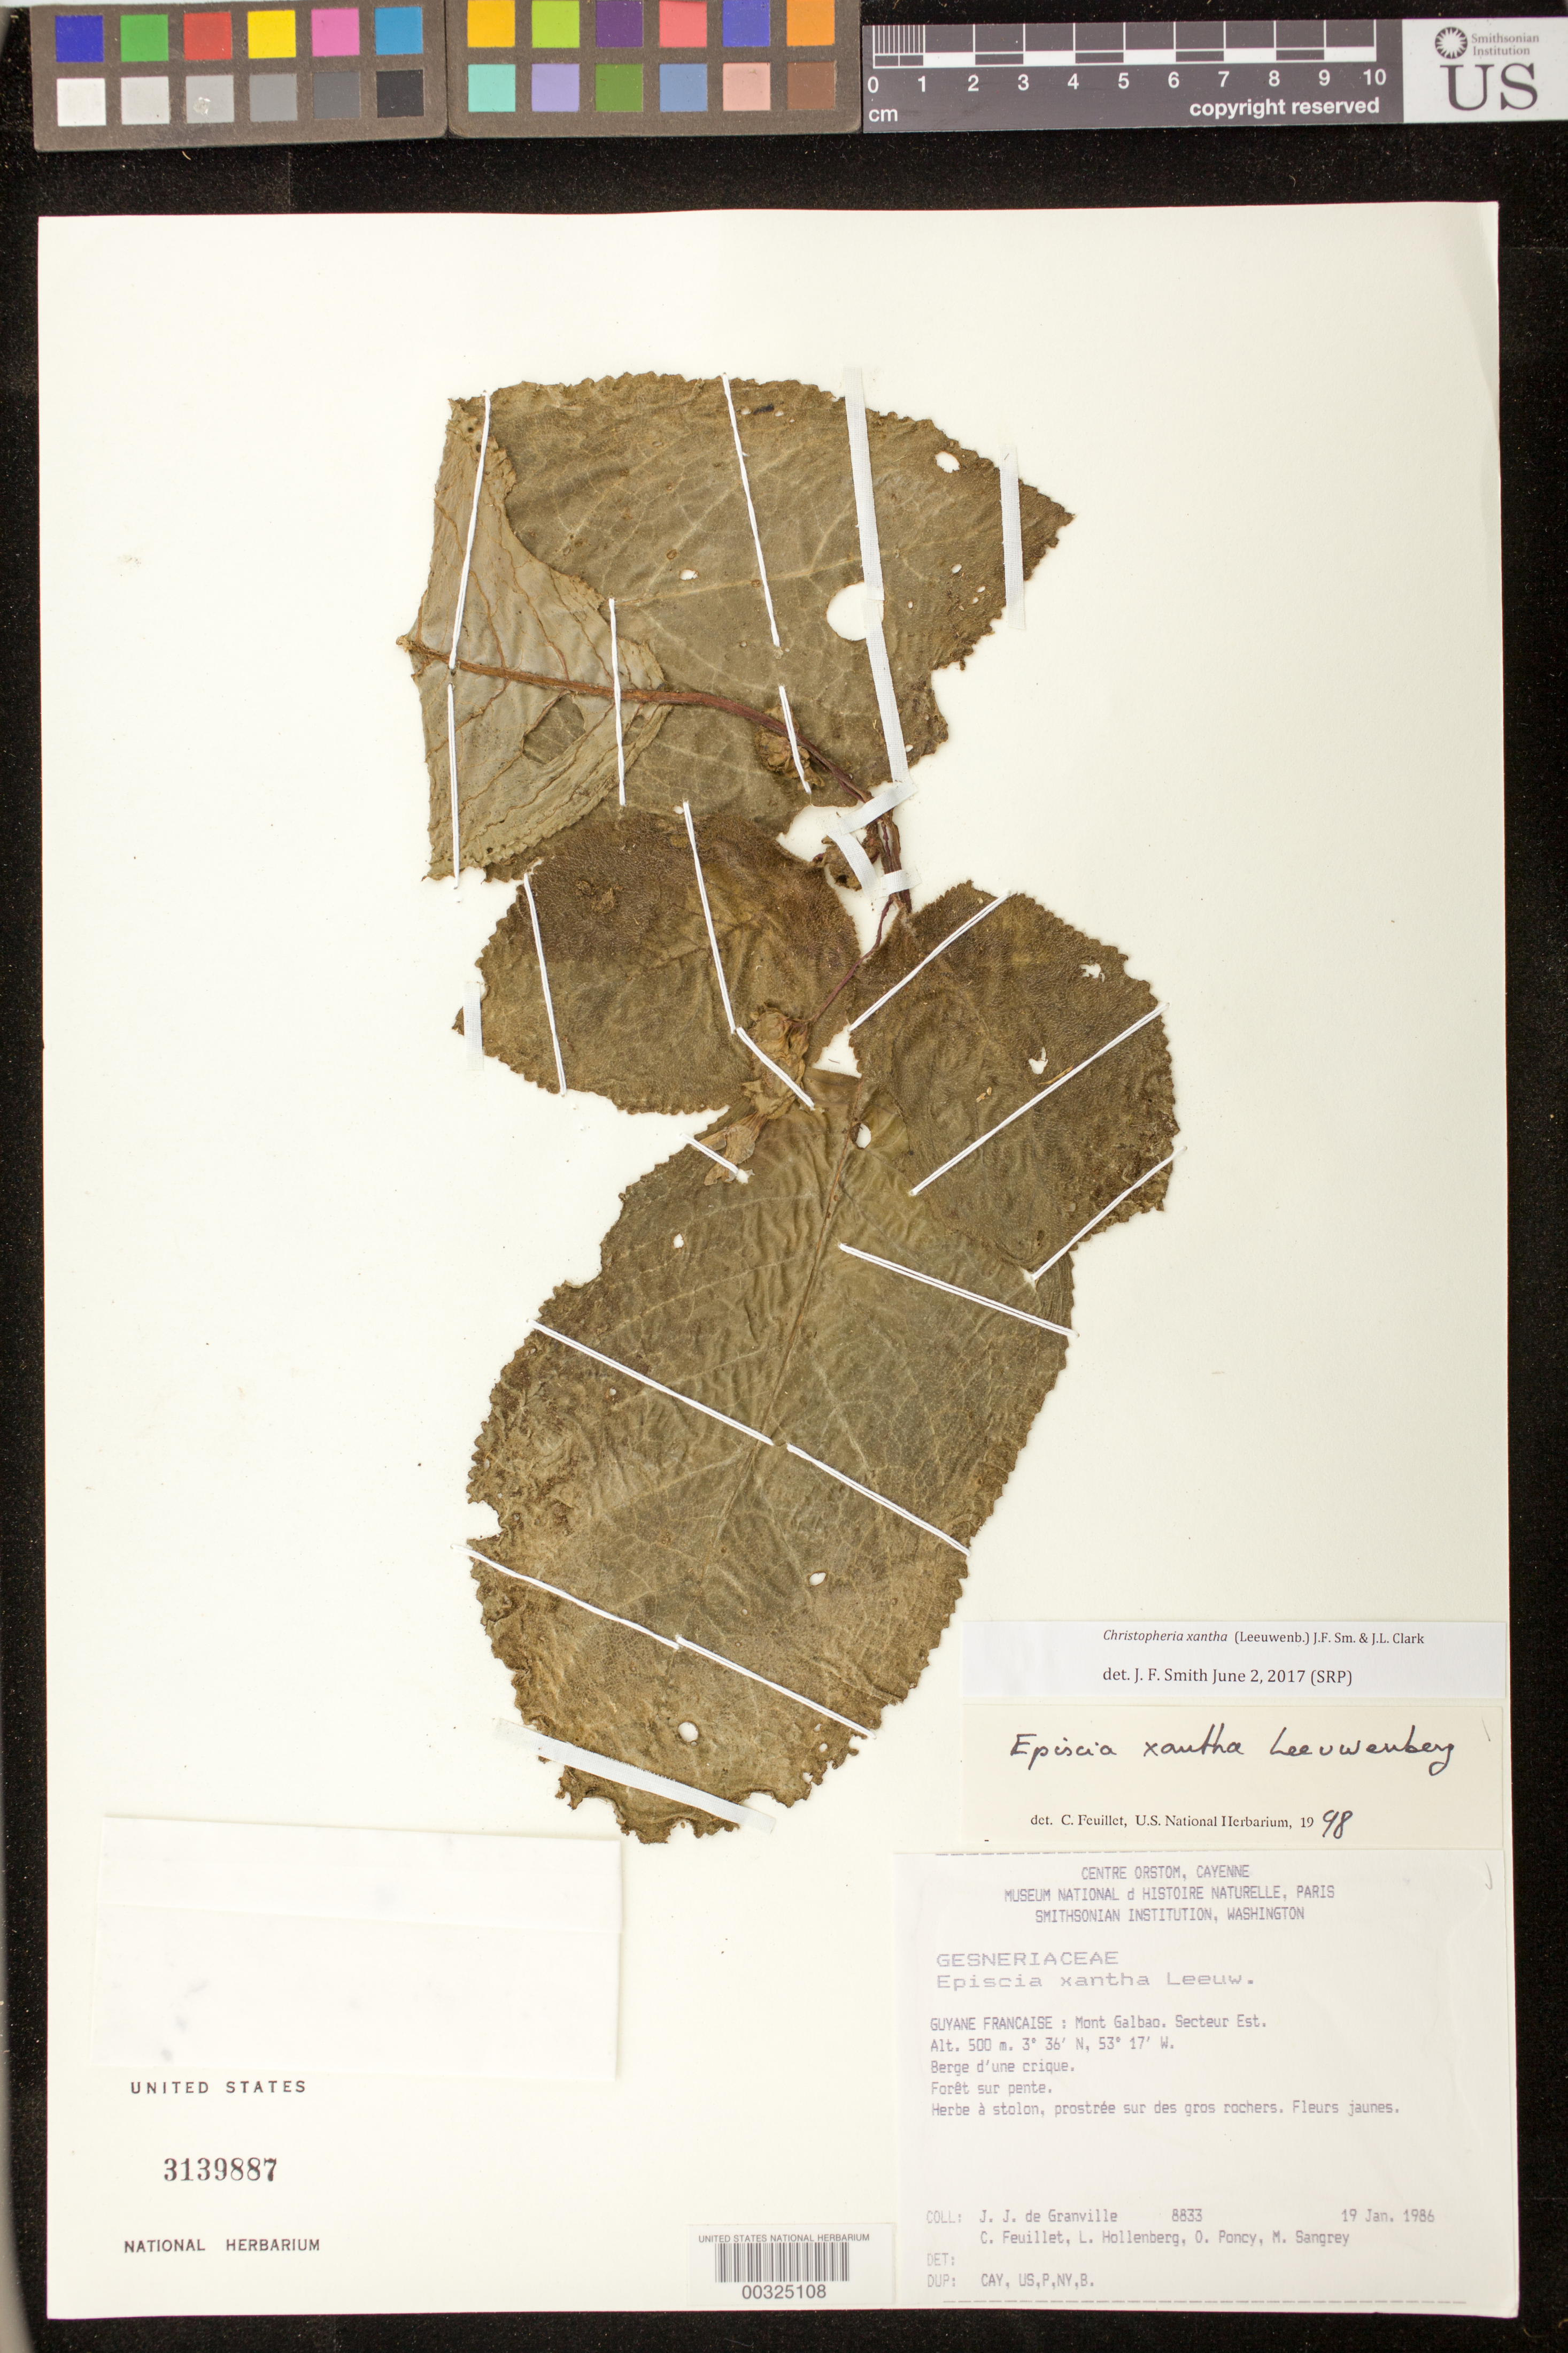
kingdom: Plantae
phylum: Tracheophyta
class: Magnoliopsida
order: Lamiales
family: Gesneriaceae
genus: Christopheria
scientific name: Christopheria xantha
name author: (Leeuwenb.) J.F. Sm. & J.L. Clark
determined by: Smith, J. F.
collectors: J.-J. de Granville, C. Feuillet, L. Hollenberg, O. Poncy & M. S. Sangrey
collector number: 8833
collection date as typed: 19 Jan 1986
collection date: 1986-01-19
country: French Guiana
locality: Mont Galbao, Secteur Est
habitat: Berge d'une crique; forêt sur pente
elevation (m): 500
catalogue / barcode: US 3139887